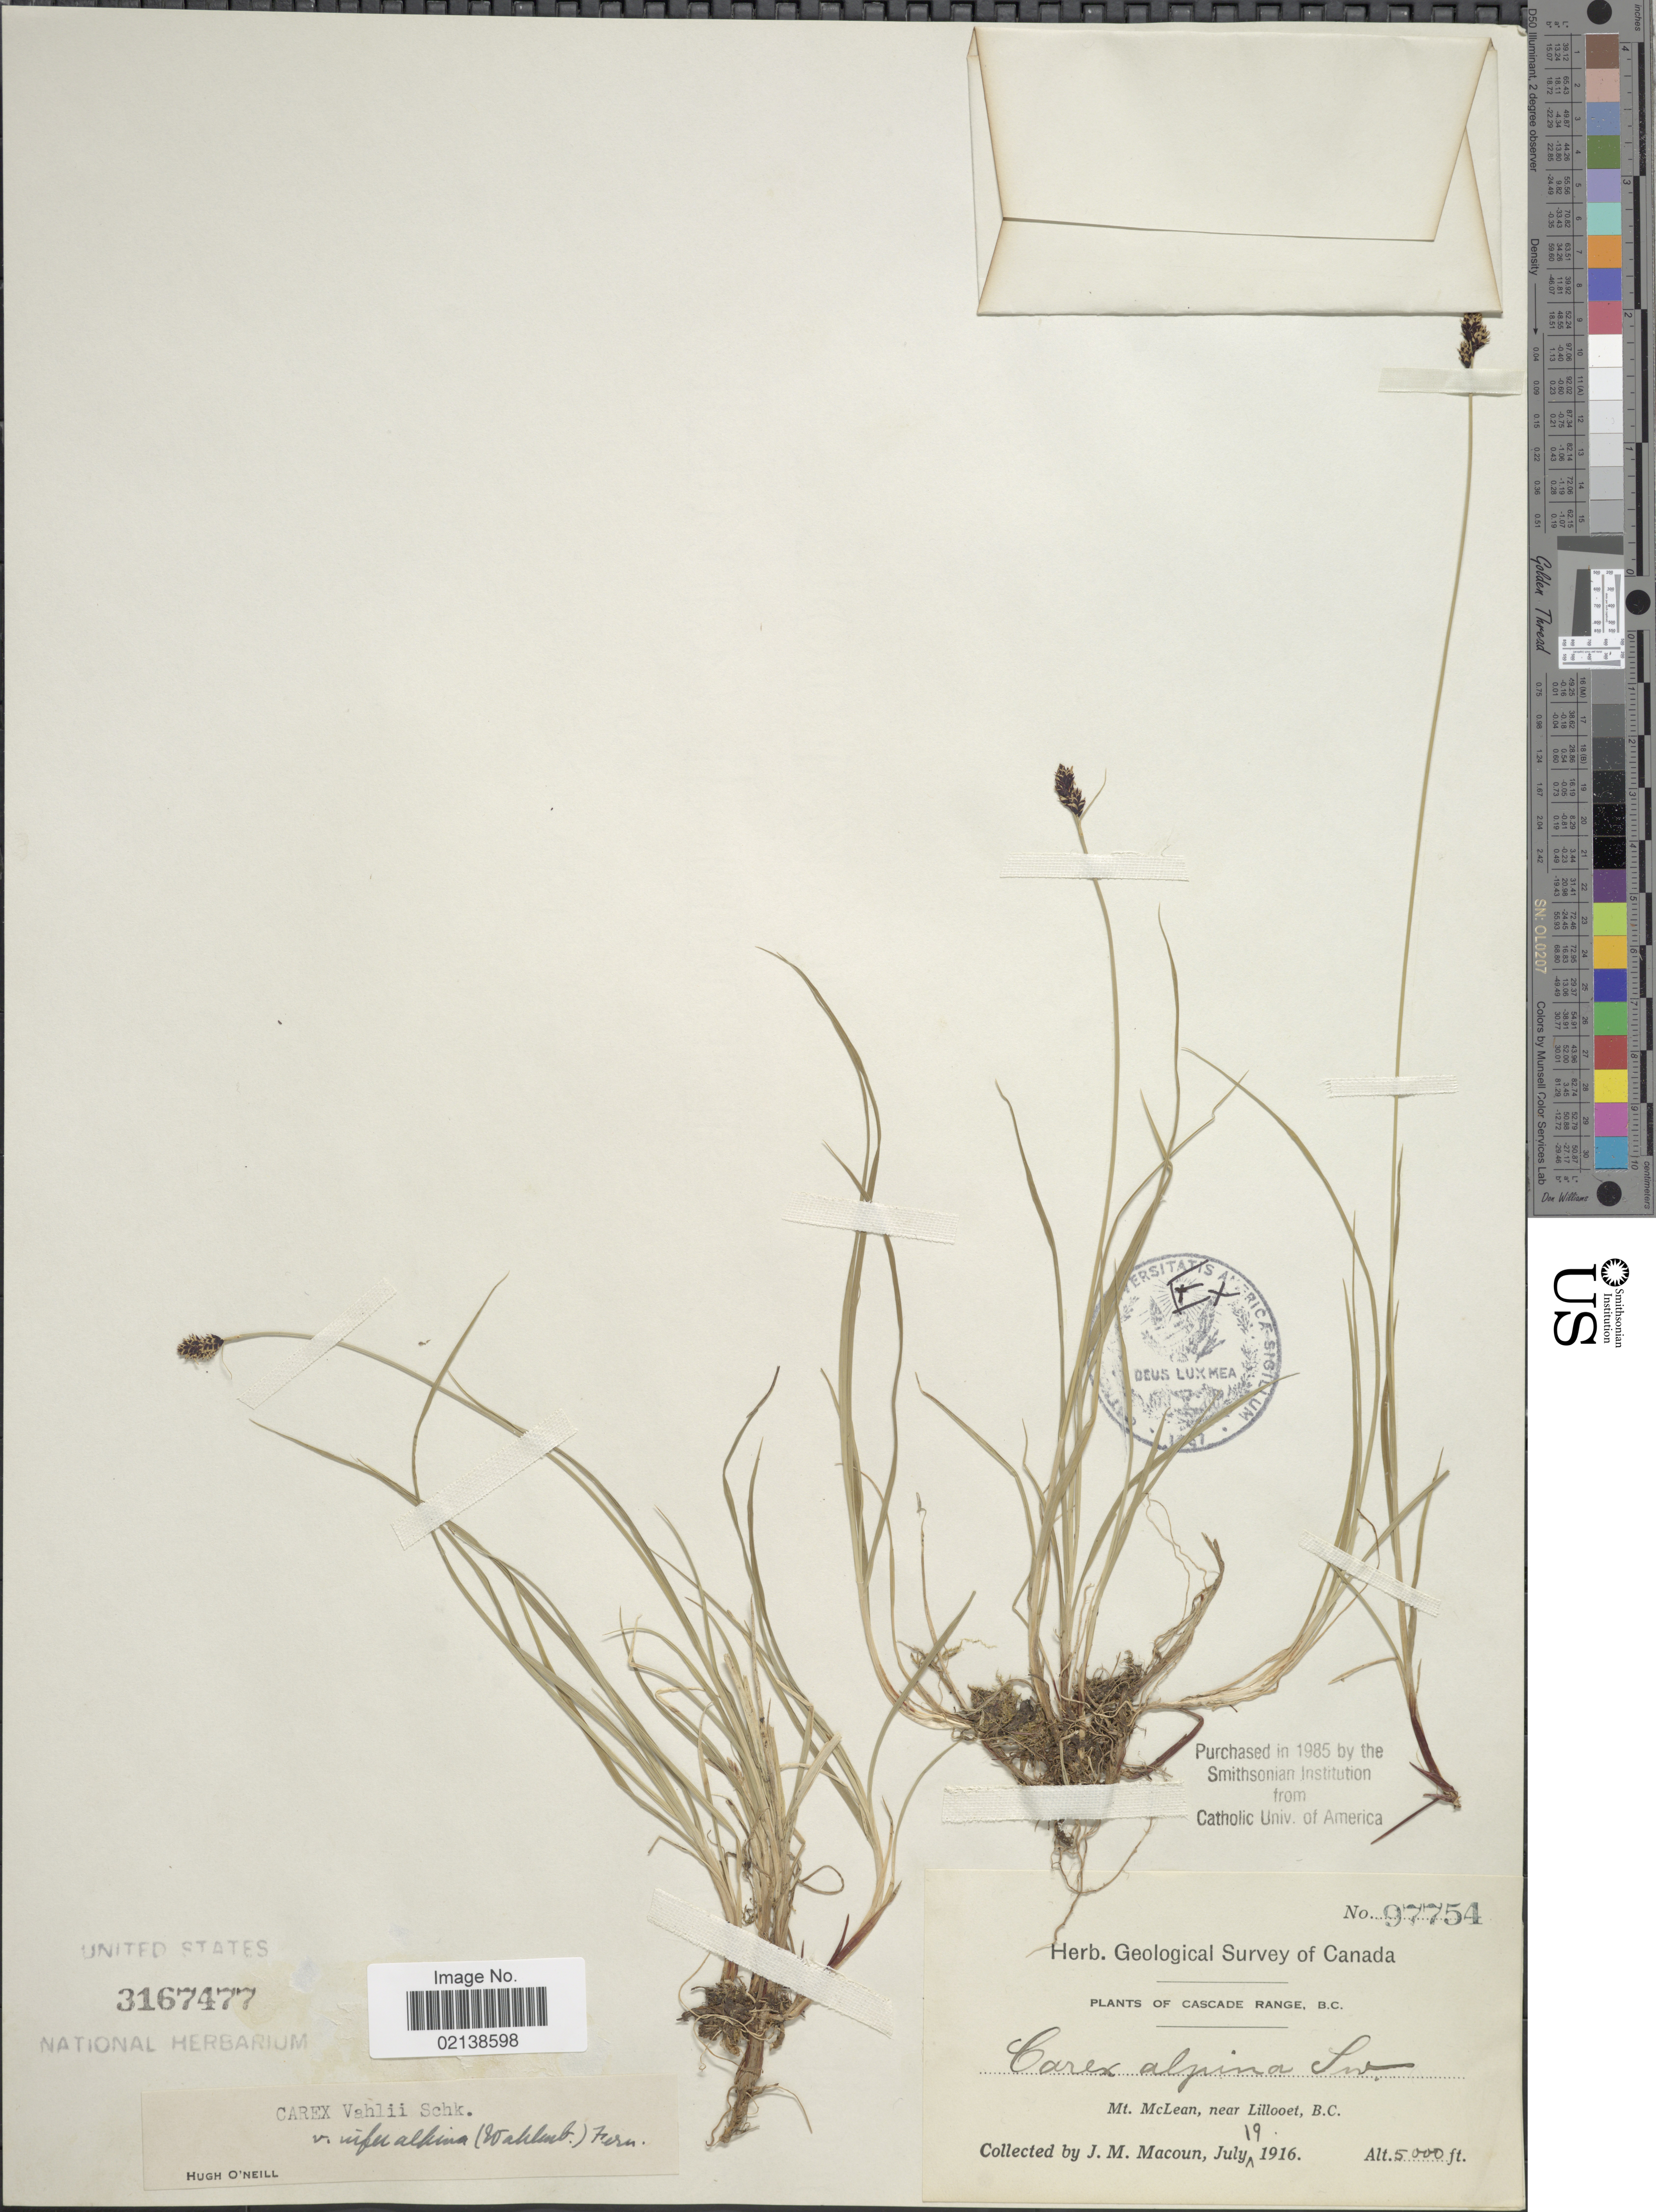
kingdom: Plantae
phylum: Tracheophyta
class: Liliopsida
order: Poales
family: Cyperaceae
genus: Carex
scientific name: Carex media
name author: R. Br.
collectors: J. M. Macoun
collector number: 97754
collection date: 1916-07-19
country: Canada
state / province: British Columbia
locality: Cascade Range, B.C., Mt. McLean, near Lillooet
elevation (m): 1524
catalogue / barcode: US 3167477